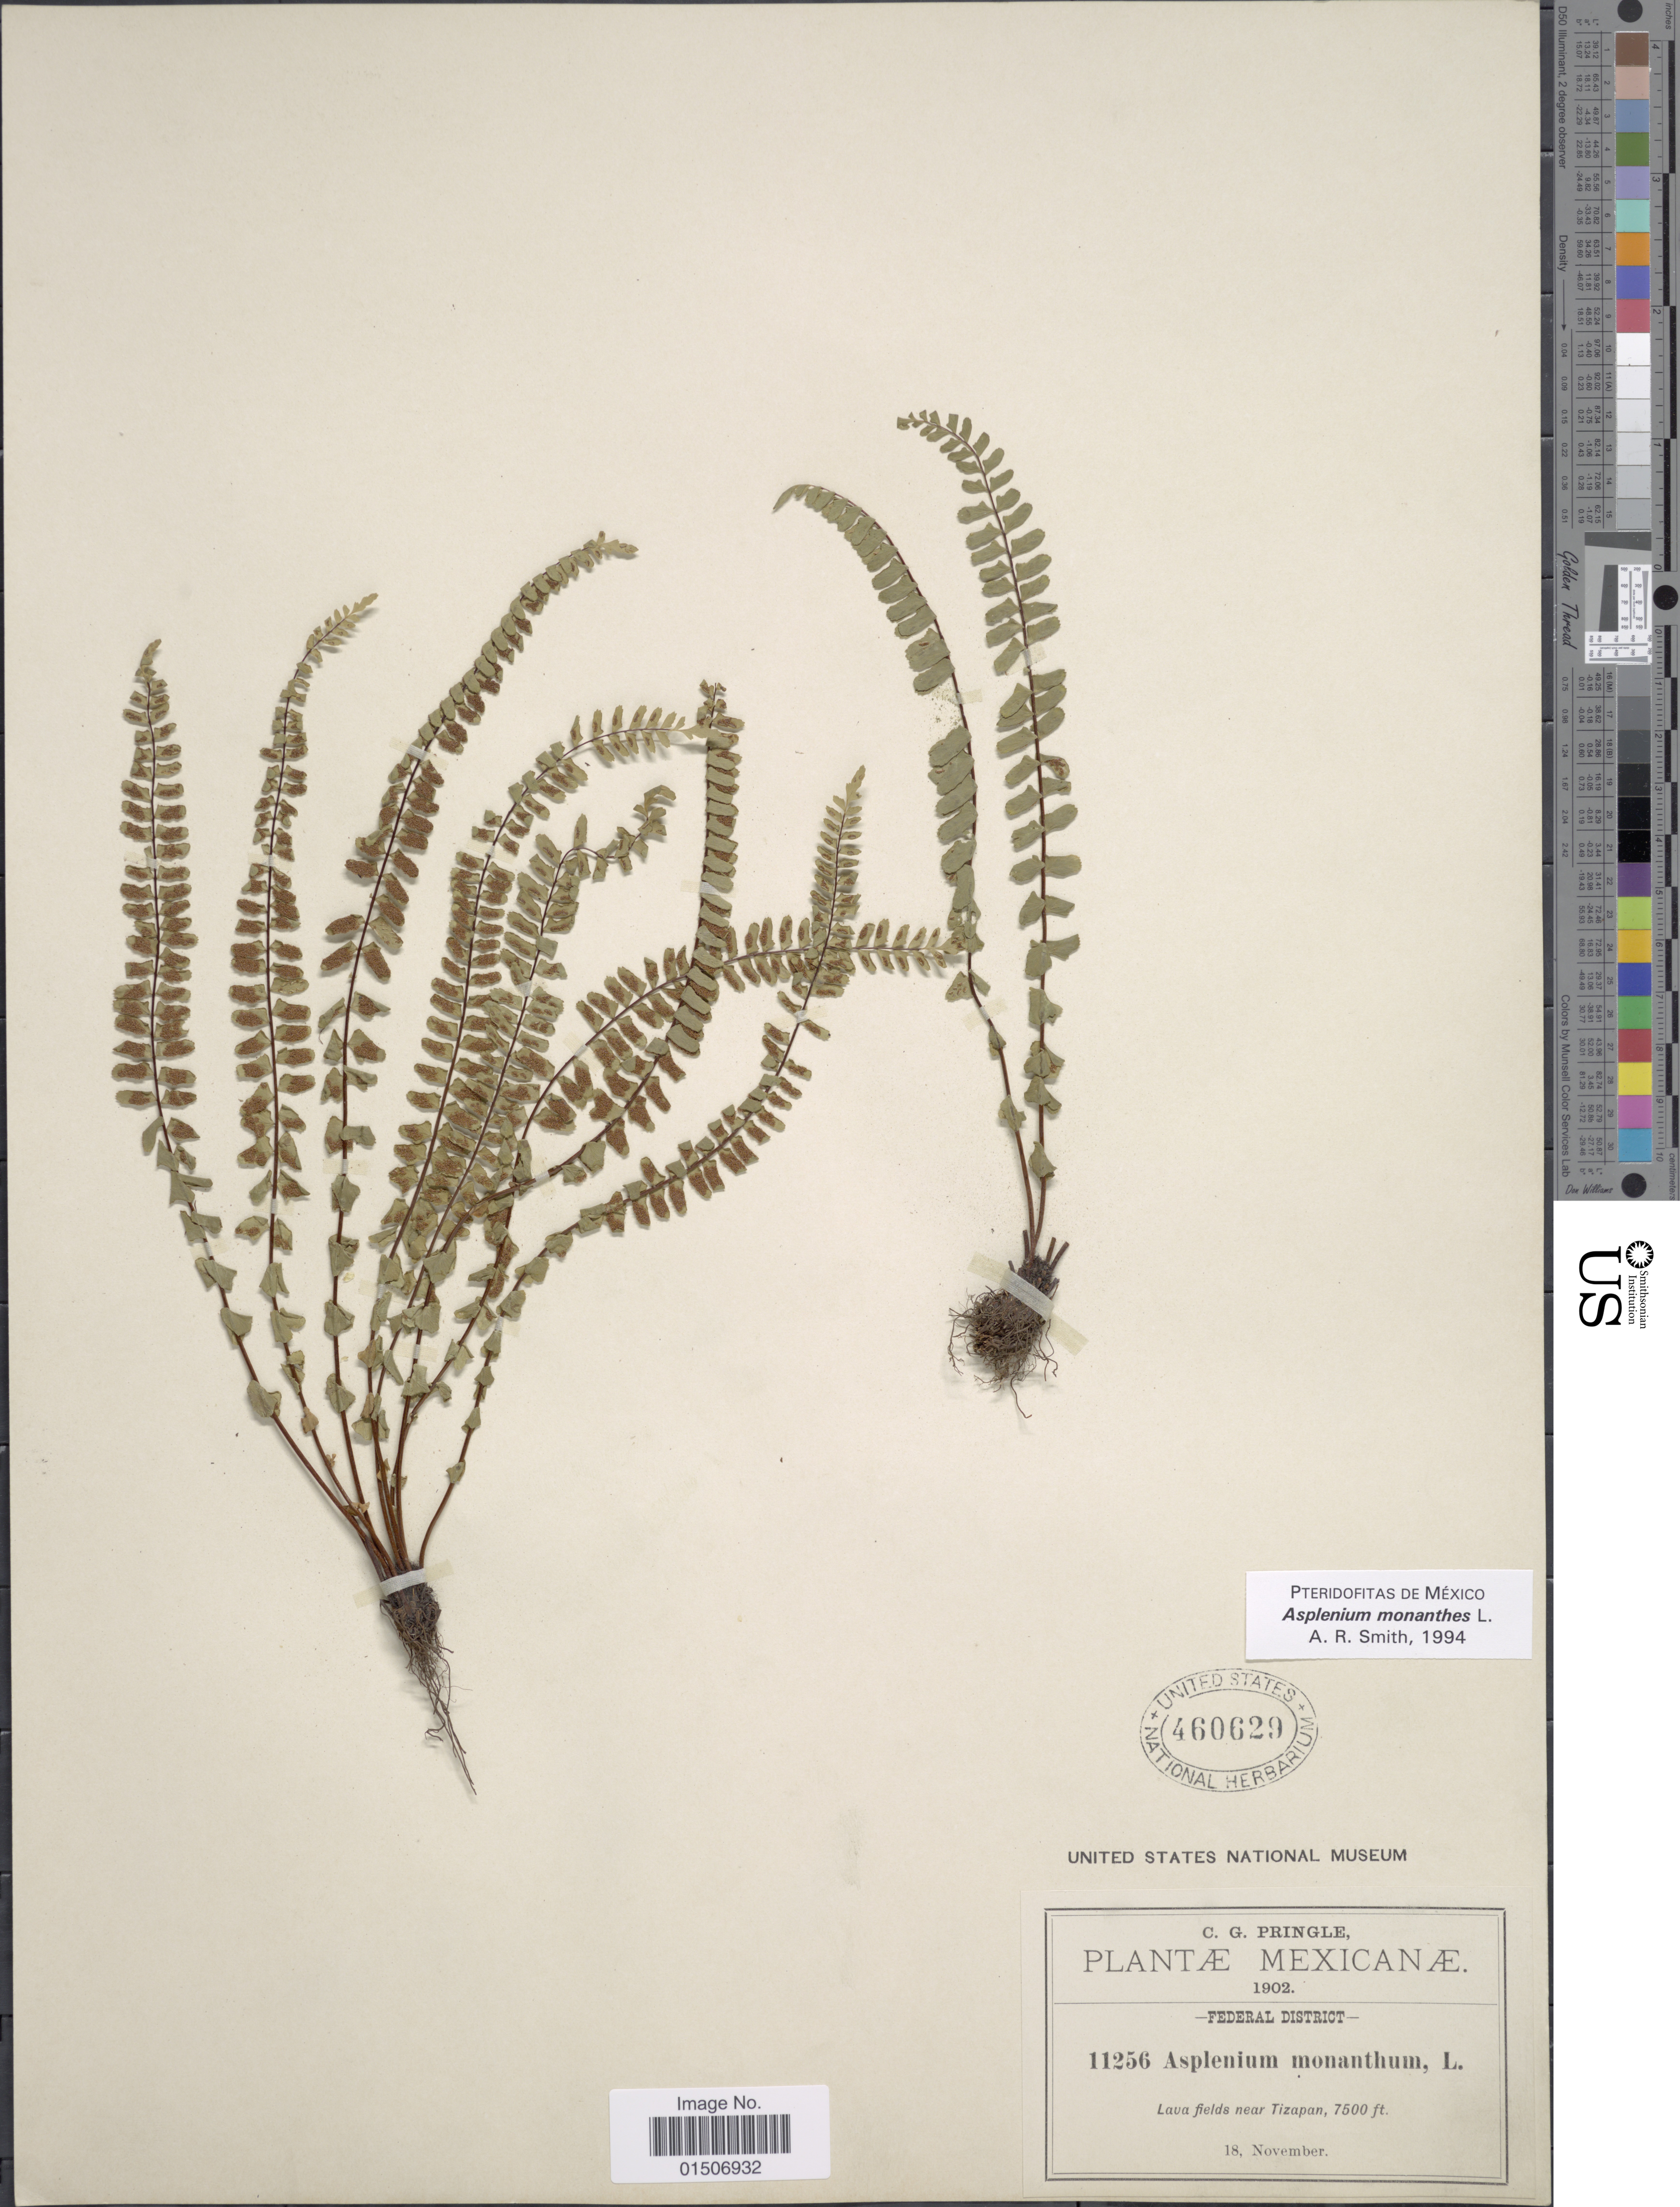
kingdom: Plantae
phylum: Tracheophyta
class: Polypodiopsida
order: Polypodiales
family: Aspleniaceae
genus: Asplenium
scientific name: Asplenium monanthes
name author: L.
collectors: C. G. Pringle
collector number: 11256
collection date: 1902-11-18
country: Mexico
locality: Federal District, Lava fields near Tizapan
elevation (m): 2286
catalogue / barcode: US 460629